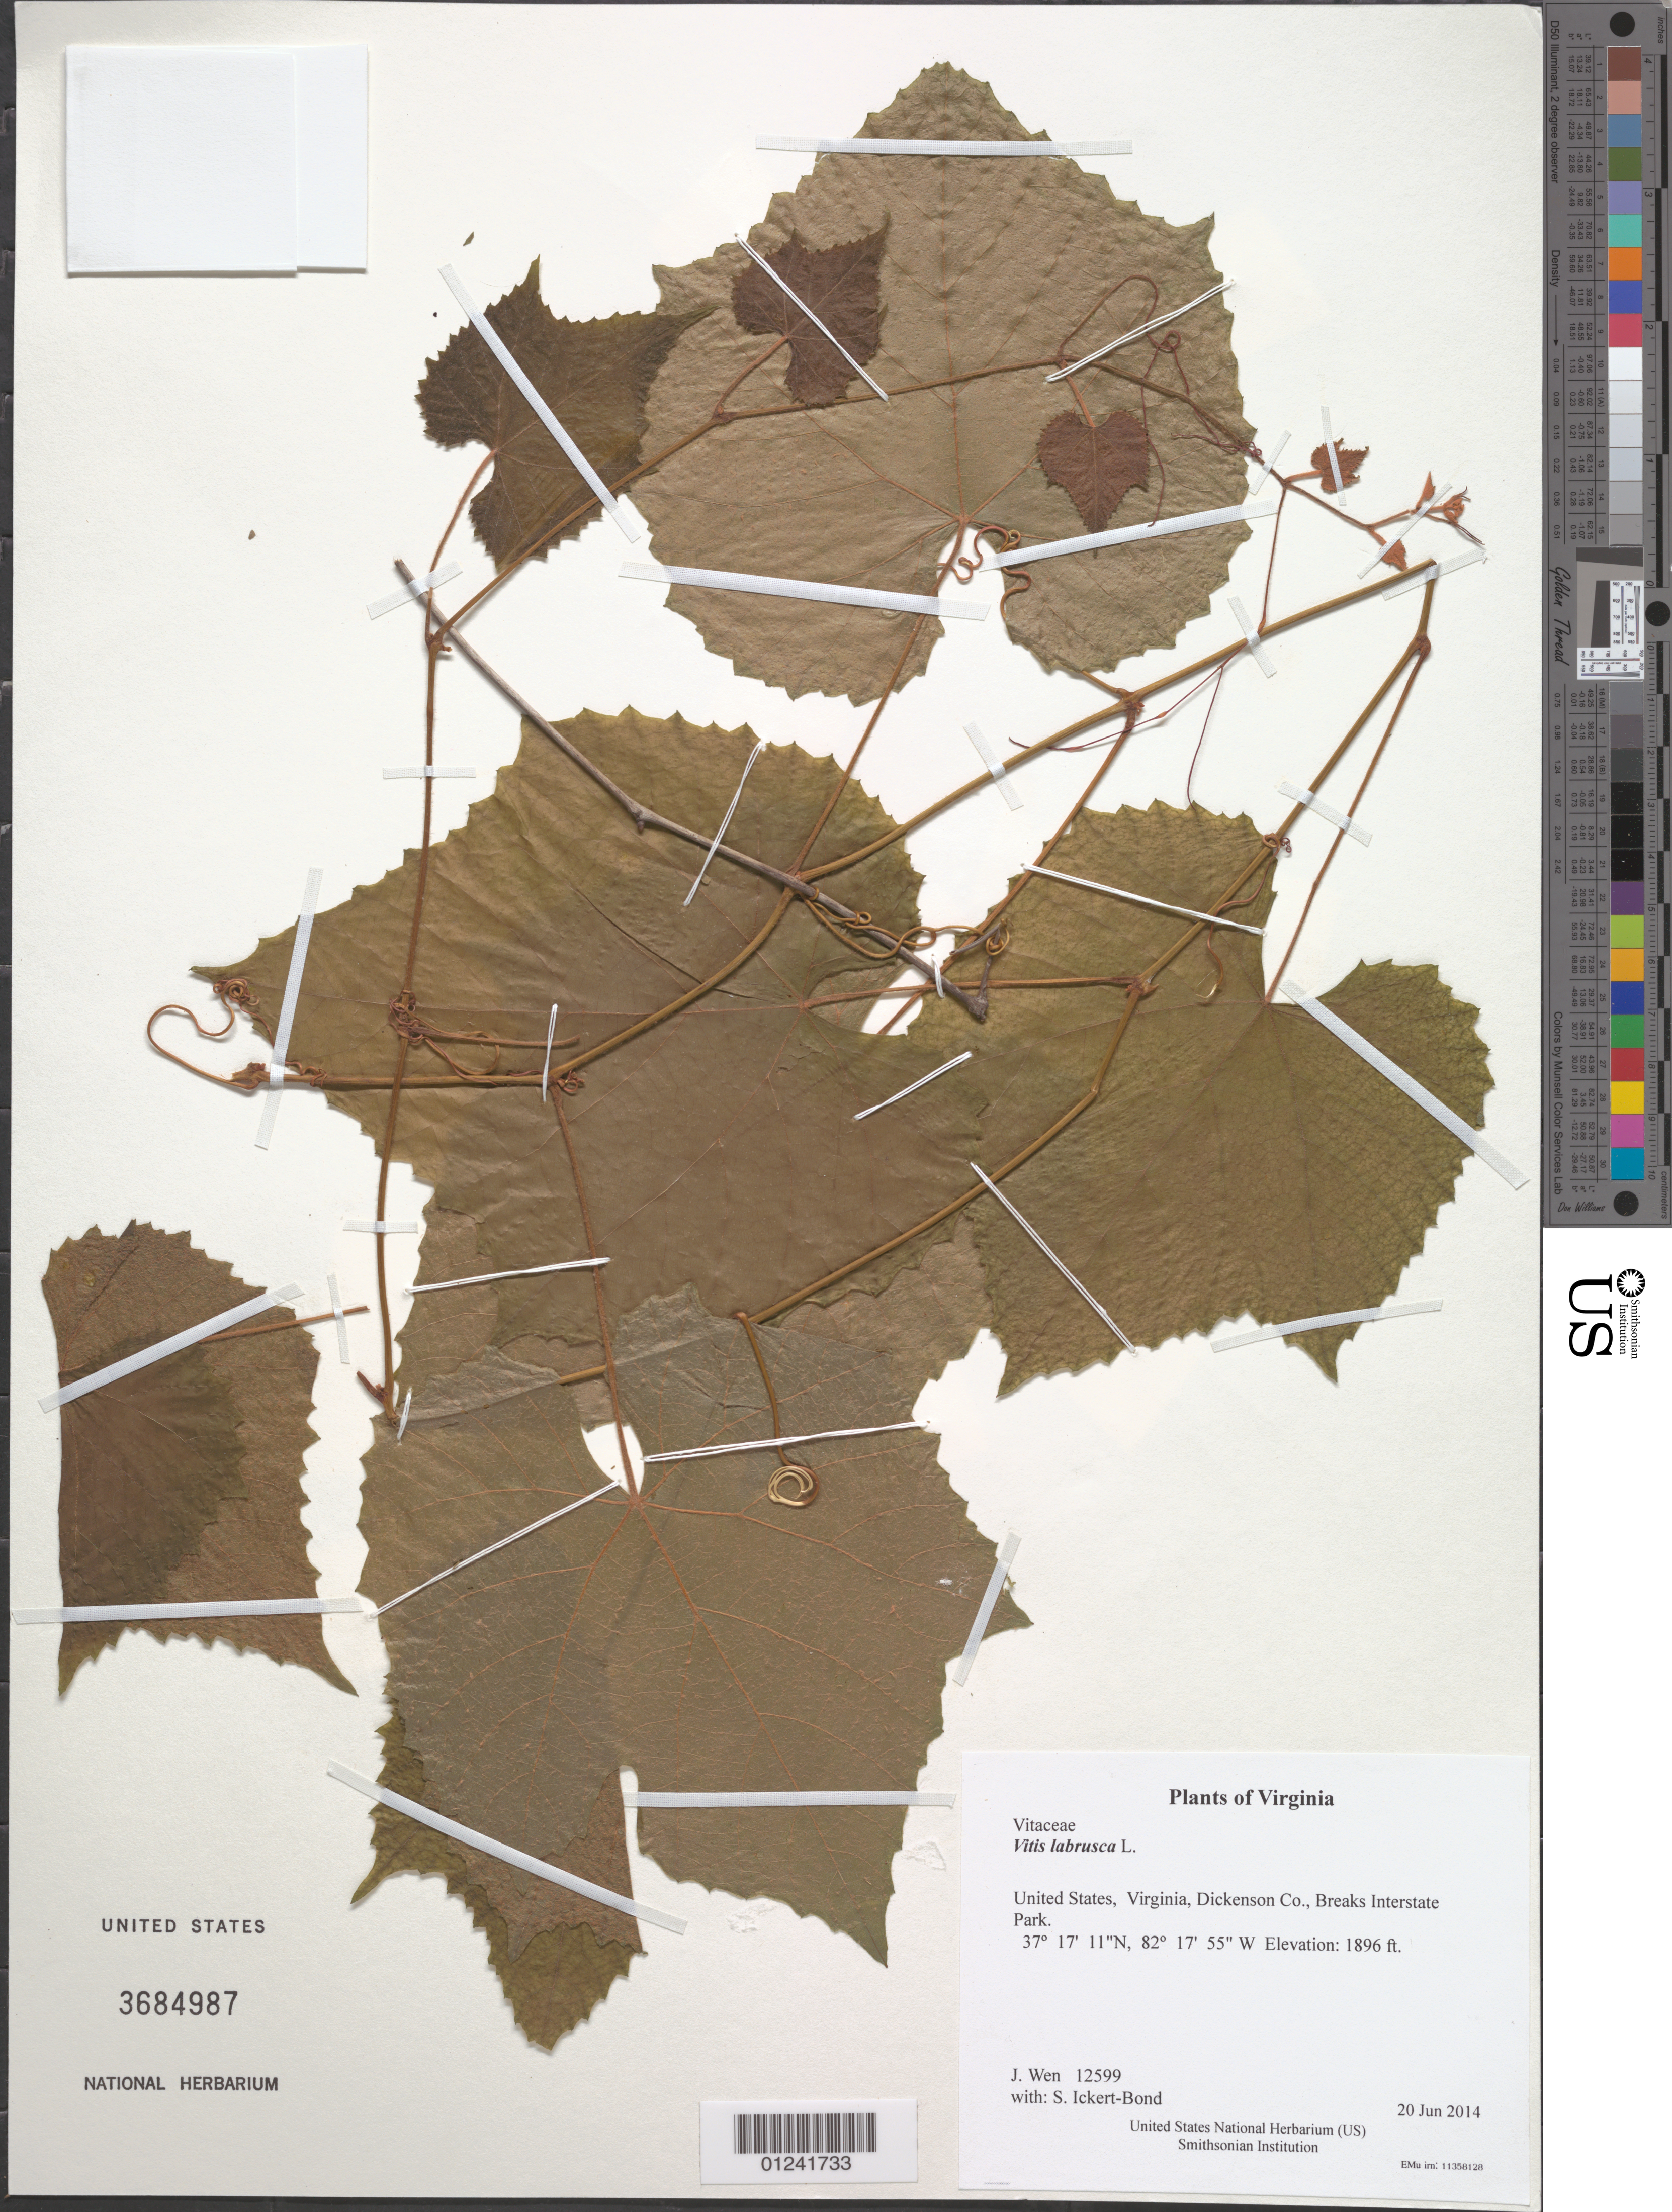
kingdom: Plantae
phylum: Tracheophyta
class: Magnoliopsida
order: Vitales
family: Vitaceae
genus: Vitis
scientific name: Vitis labrusca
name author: L.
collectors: J. Wen & S. Ickert-Bond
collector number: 12599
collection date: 2014-06-20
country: United States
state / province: Virginia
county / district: Dickenson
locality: Breaks Interstate Park.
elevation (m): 578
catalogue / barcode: US 3684987